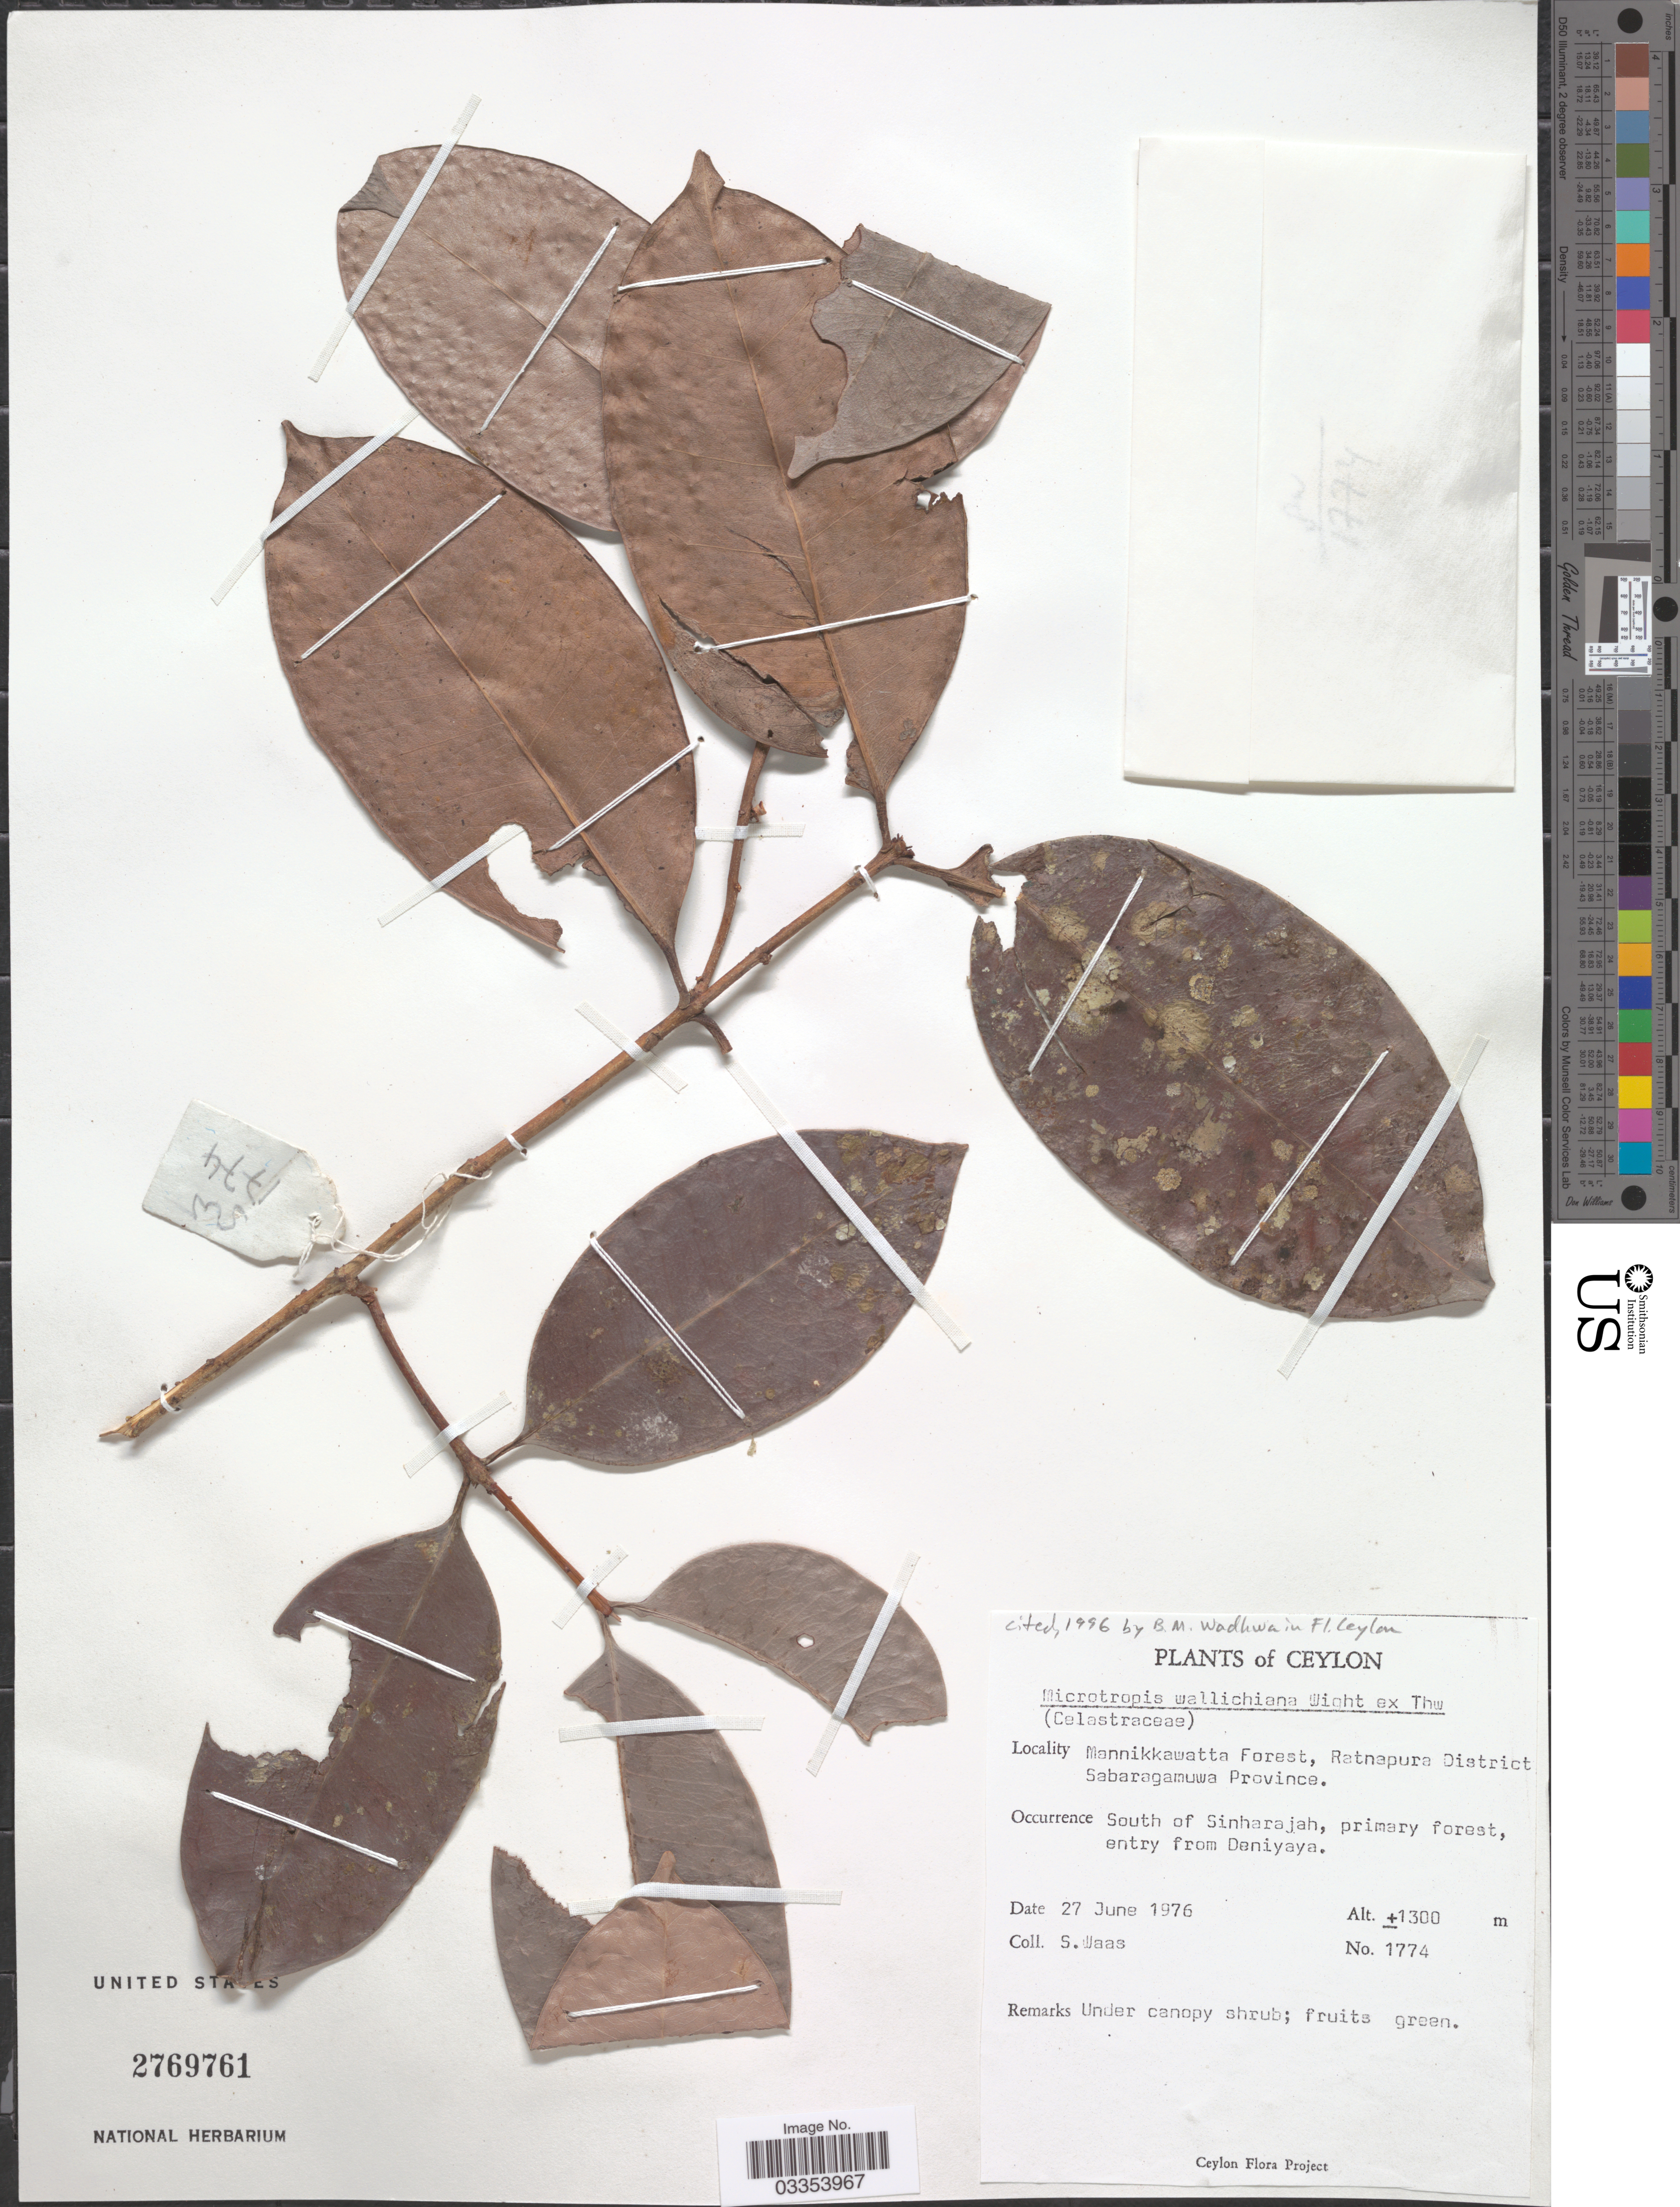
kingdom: Plantae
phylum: Tracheophyta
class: Magnoliopsida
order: Celastrales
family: Celastraceae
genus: Microtropis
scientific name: Microtropis wallichiana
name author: Wight in Thwaites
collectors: S. Waas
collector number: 1774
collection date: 1976-06-27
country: Sri Lanka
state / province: Sabaragamuwa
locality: Ceylon. Mannikkawatta Forest, Ratnapura District. South of Sinharajah, primary forest, entry from Deniyaya.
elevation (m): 1300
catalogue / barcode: US 2769761